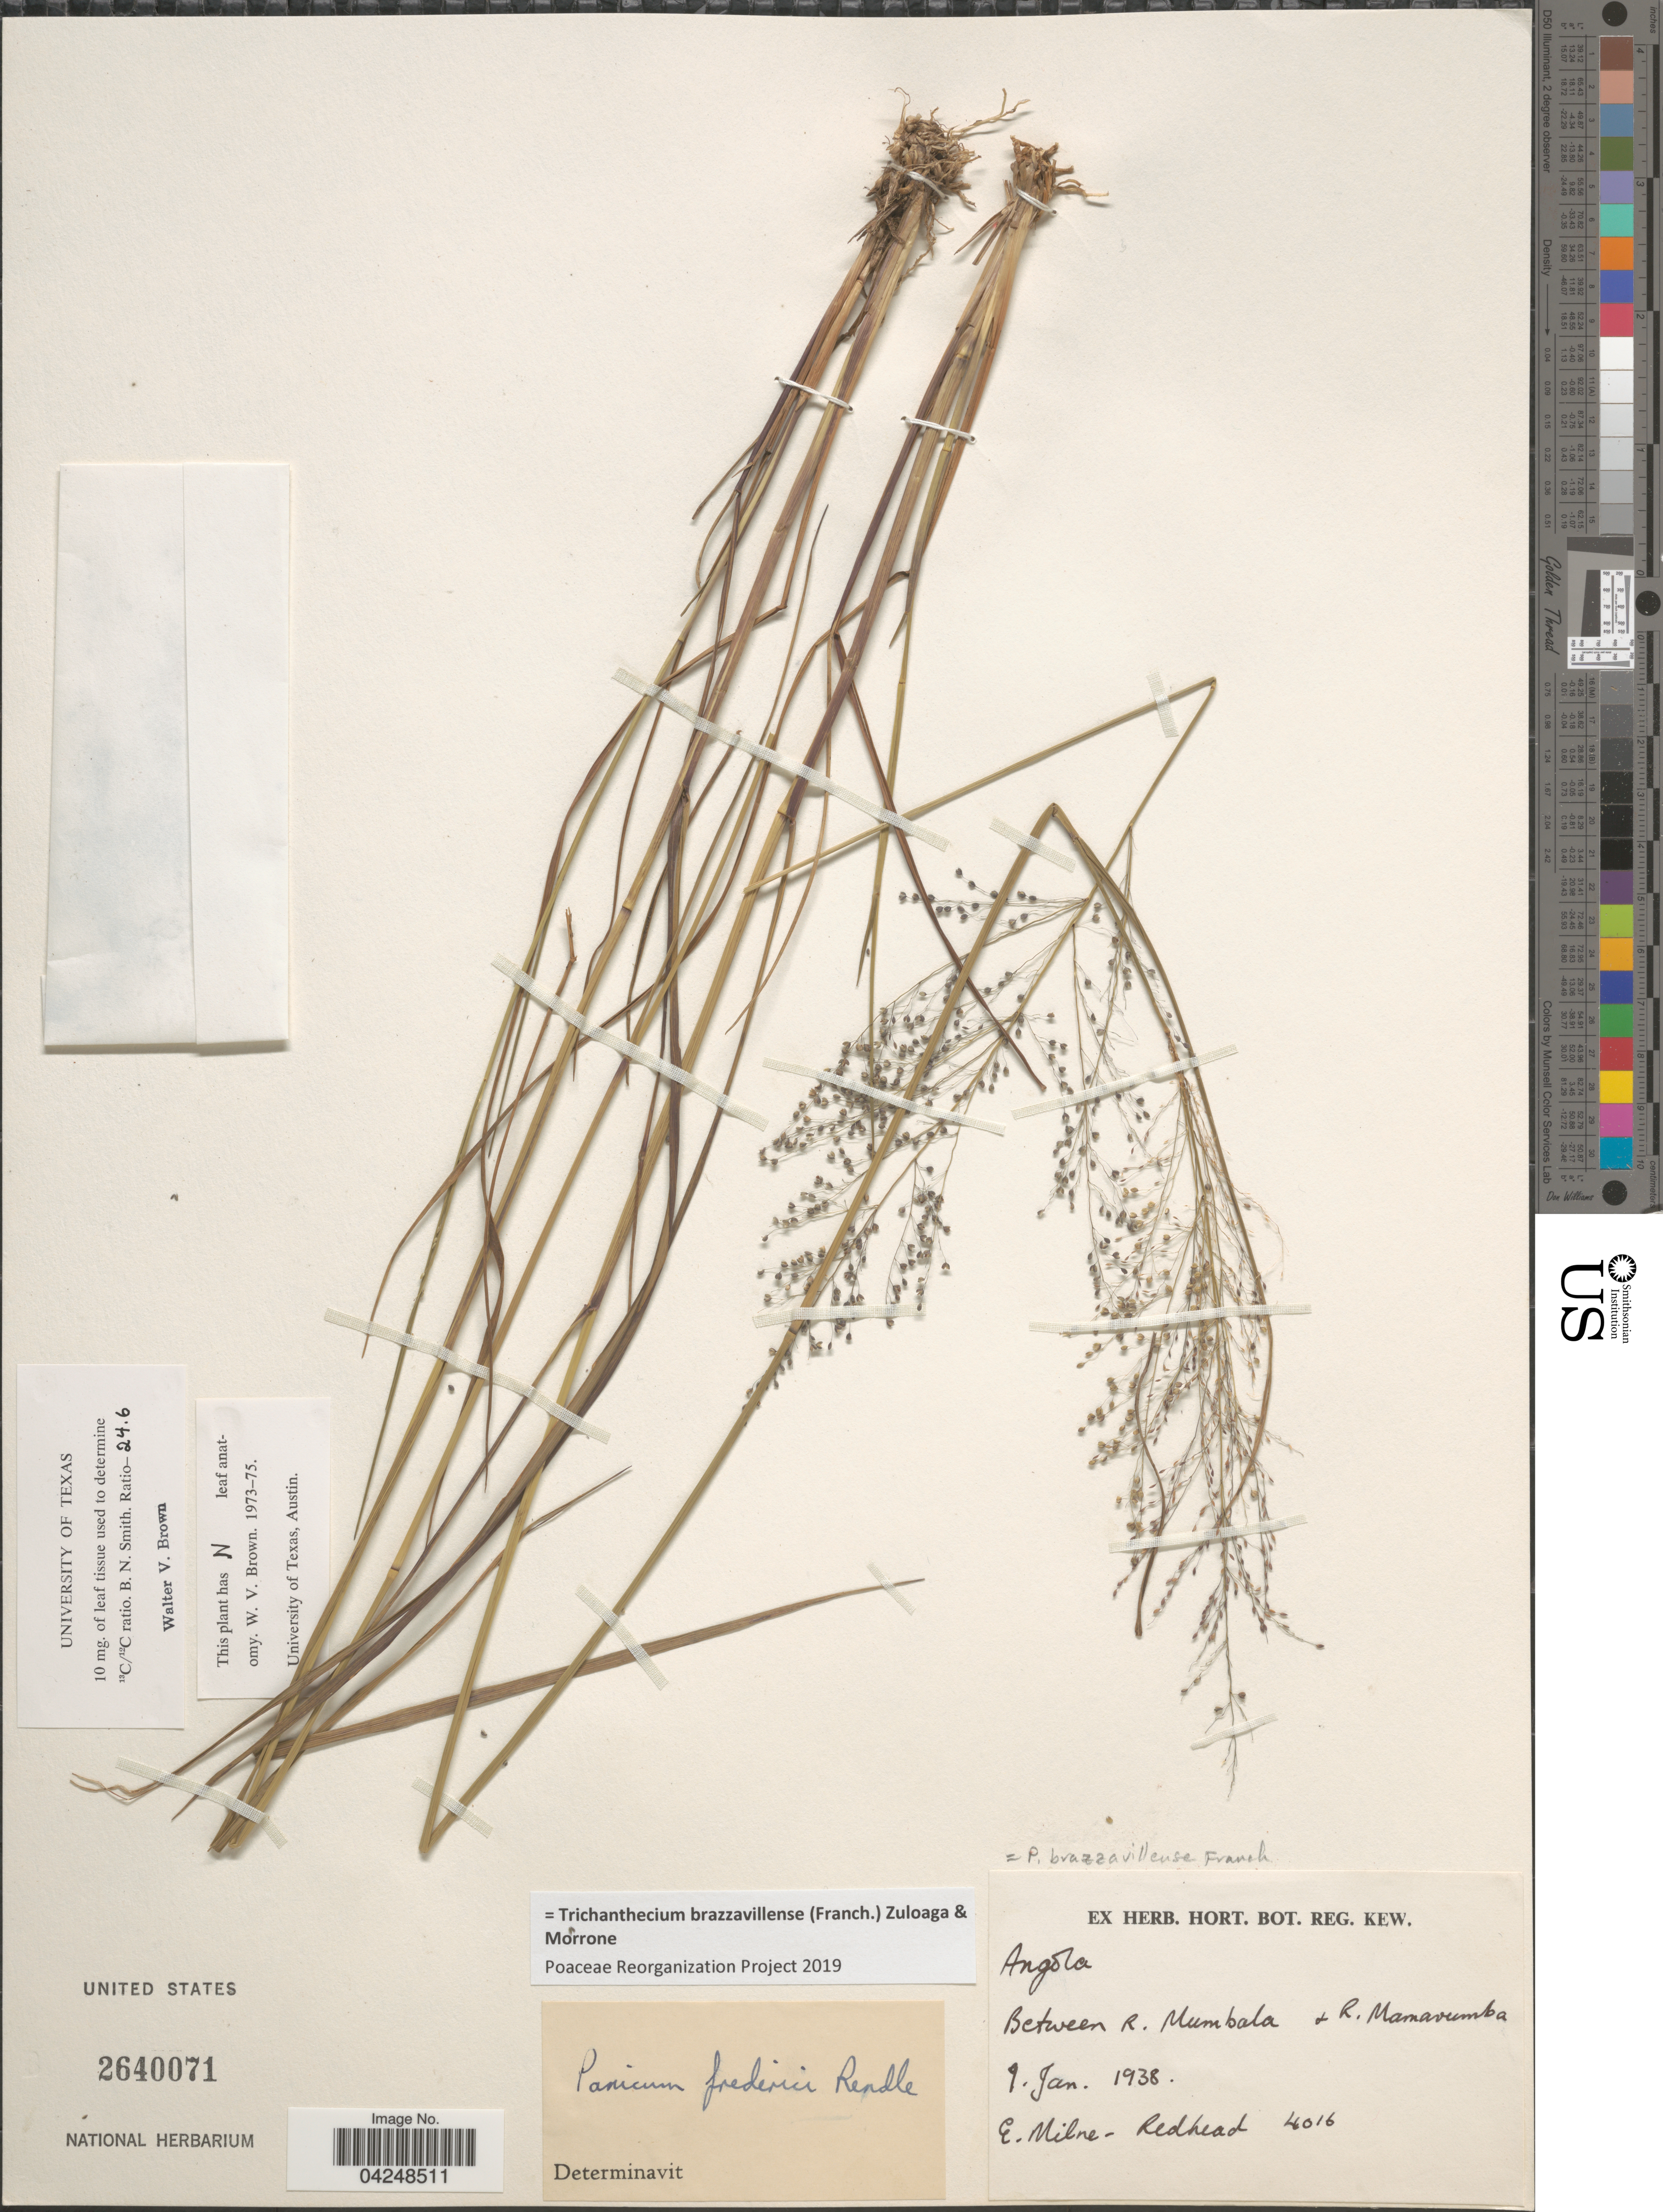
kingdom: Plantae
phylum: Tracheophyta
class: Liliopsida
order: Poales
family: Poaceae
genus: Trichanthecium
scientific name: Trichanthecium brazzavillense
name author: (Franch.) Zuloaga & Morrone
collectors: E. W. Milne-Redhead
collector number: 4016*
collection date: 1938-01-07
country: Angola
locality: Between R. Mumbala + R. Mamavumba.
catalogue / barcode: US 2640071